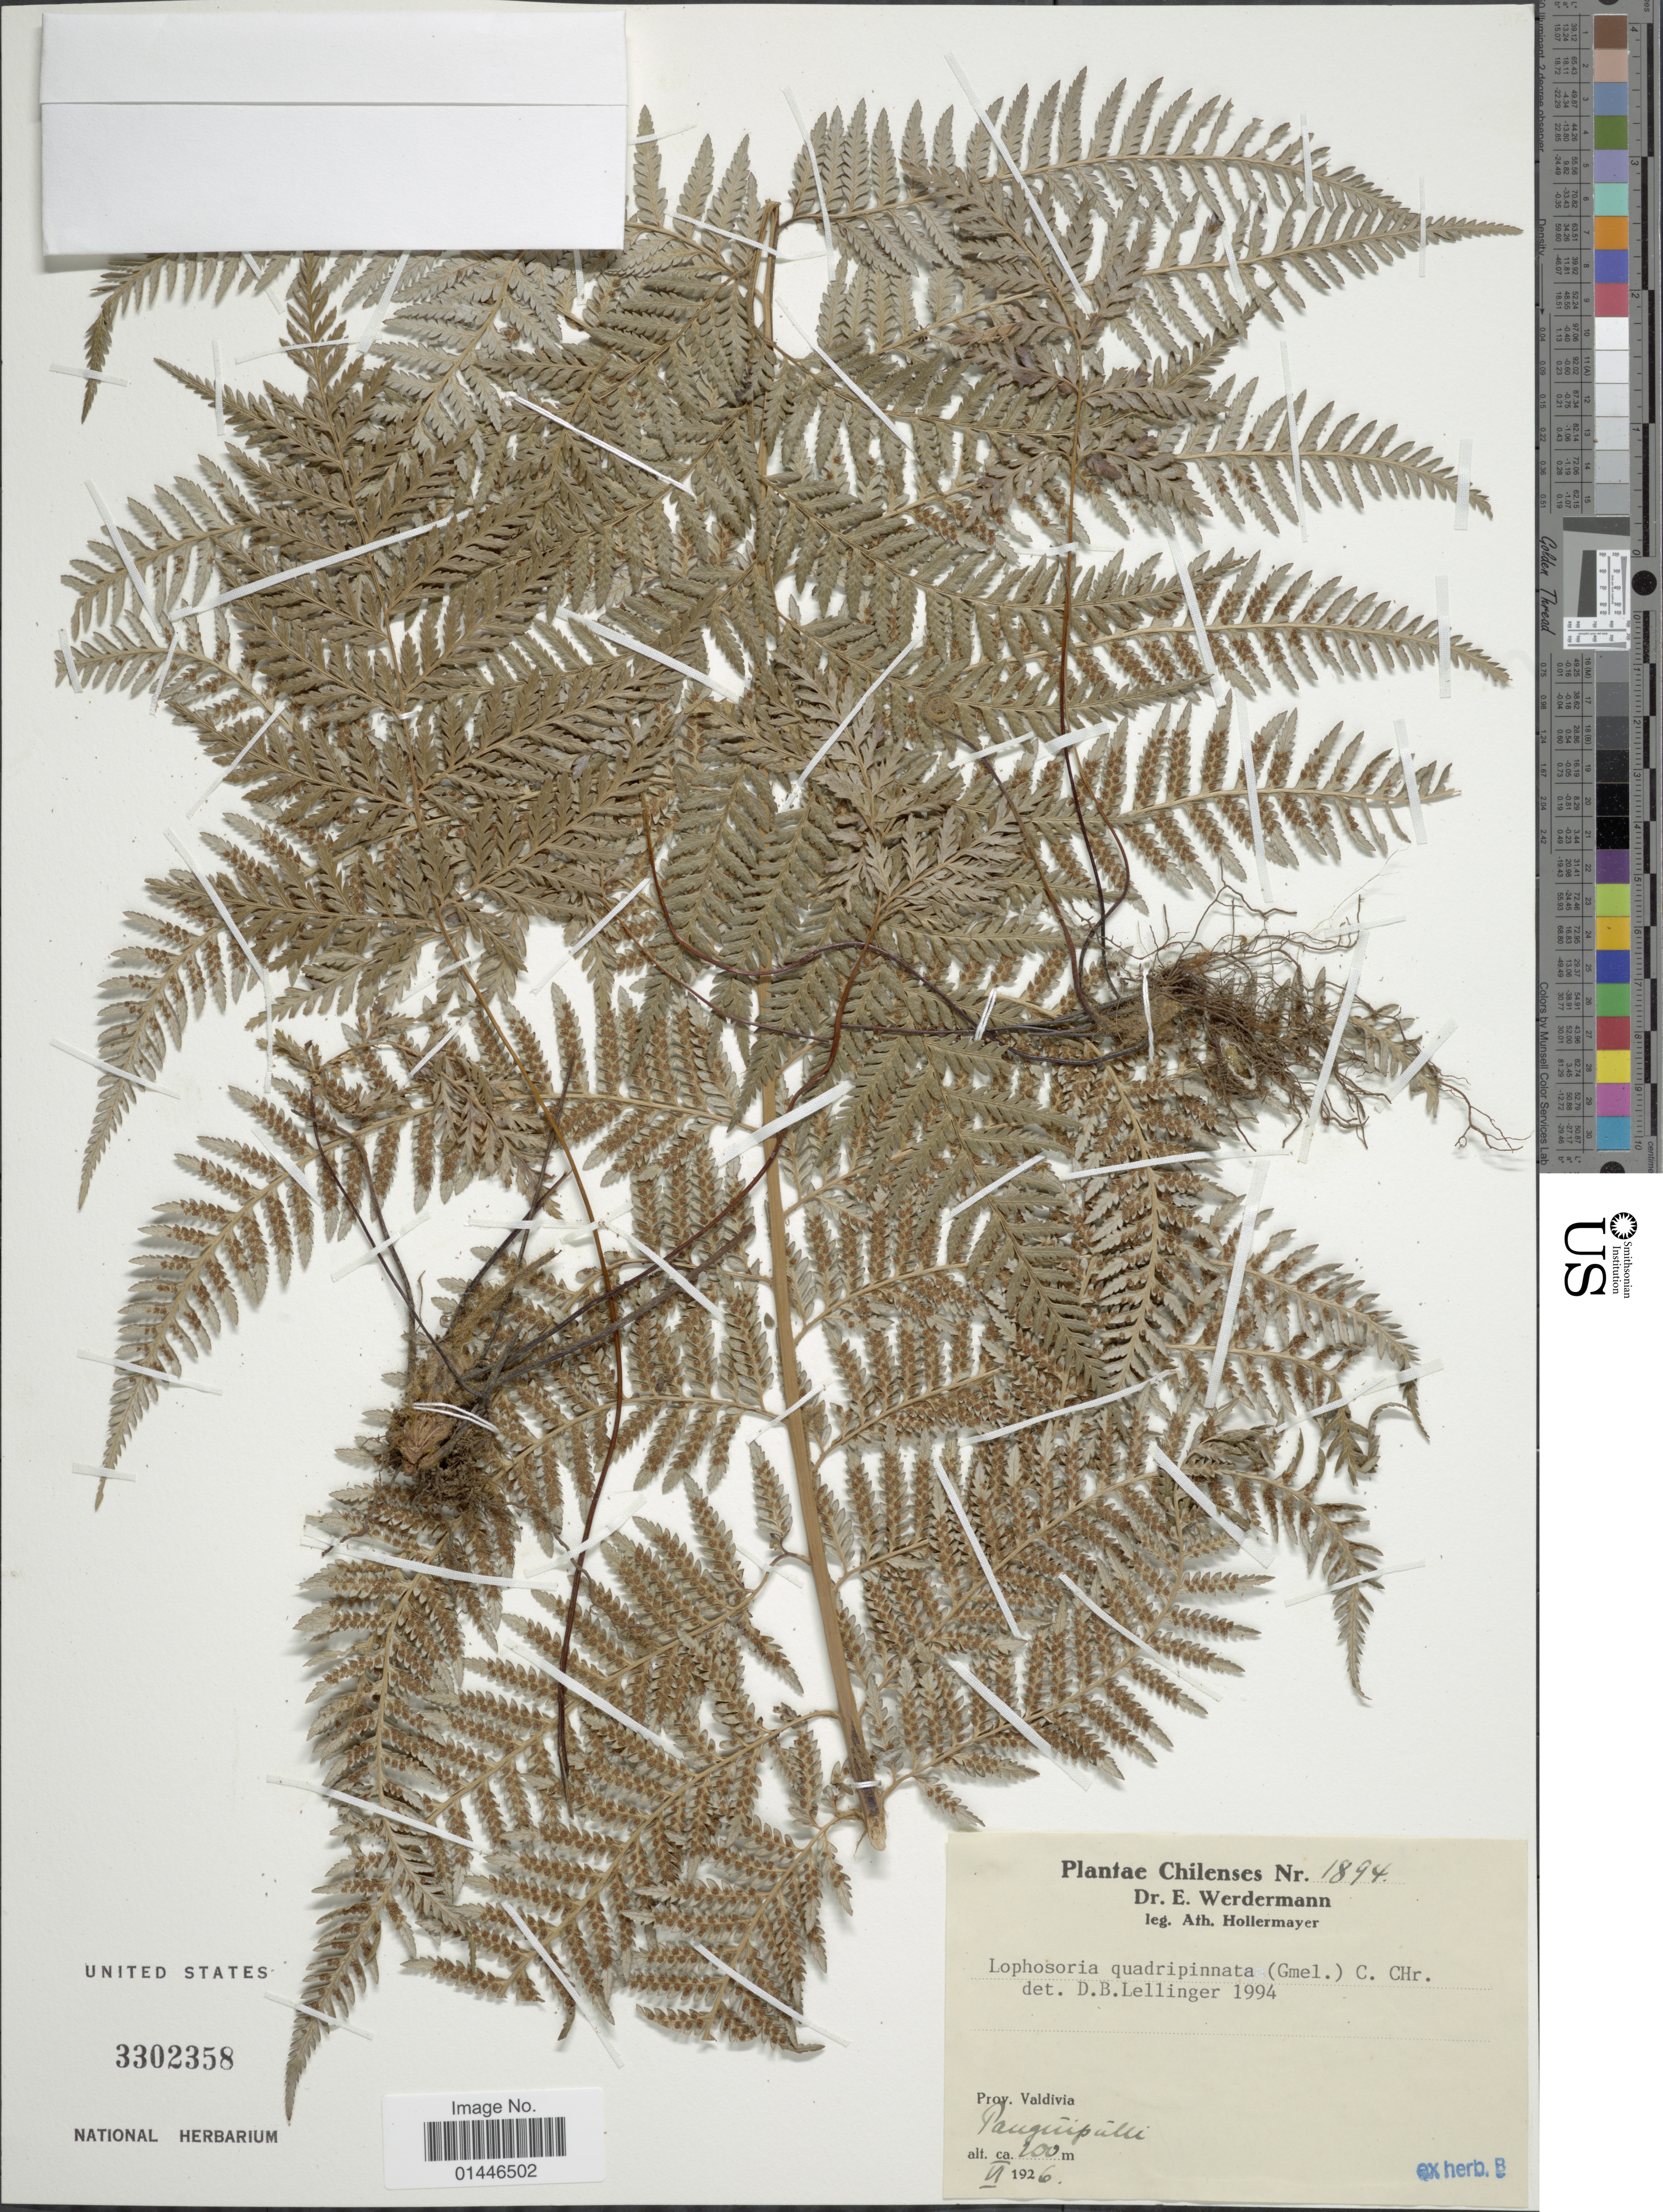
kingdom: Plantae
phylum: Tracheophyta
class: Polypodiopsida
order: Cyatheales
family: Dicksoniaceae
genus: Lophosoria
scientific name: Lophosoria quadripinnata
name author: (J.F. Gmel.) C. Chr.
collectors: A. Hollermayer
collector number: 1894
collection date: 1926-06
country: Chile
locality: Prov. Valdivia. Panguipulli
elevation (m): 200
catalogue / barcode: US 3302358